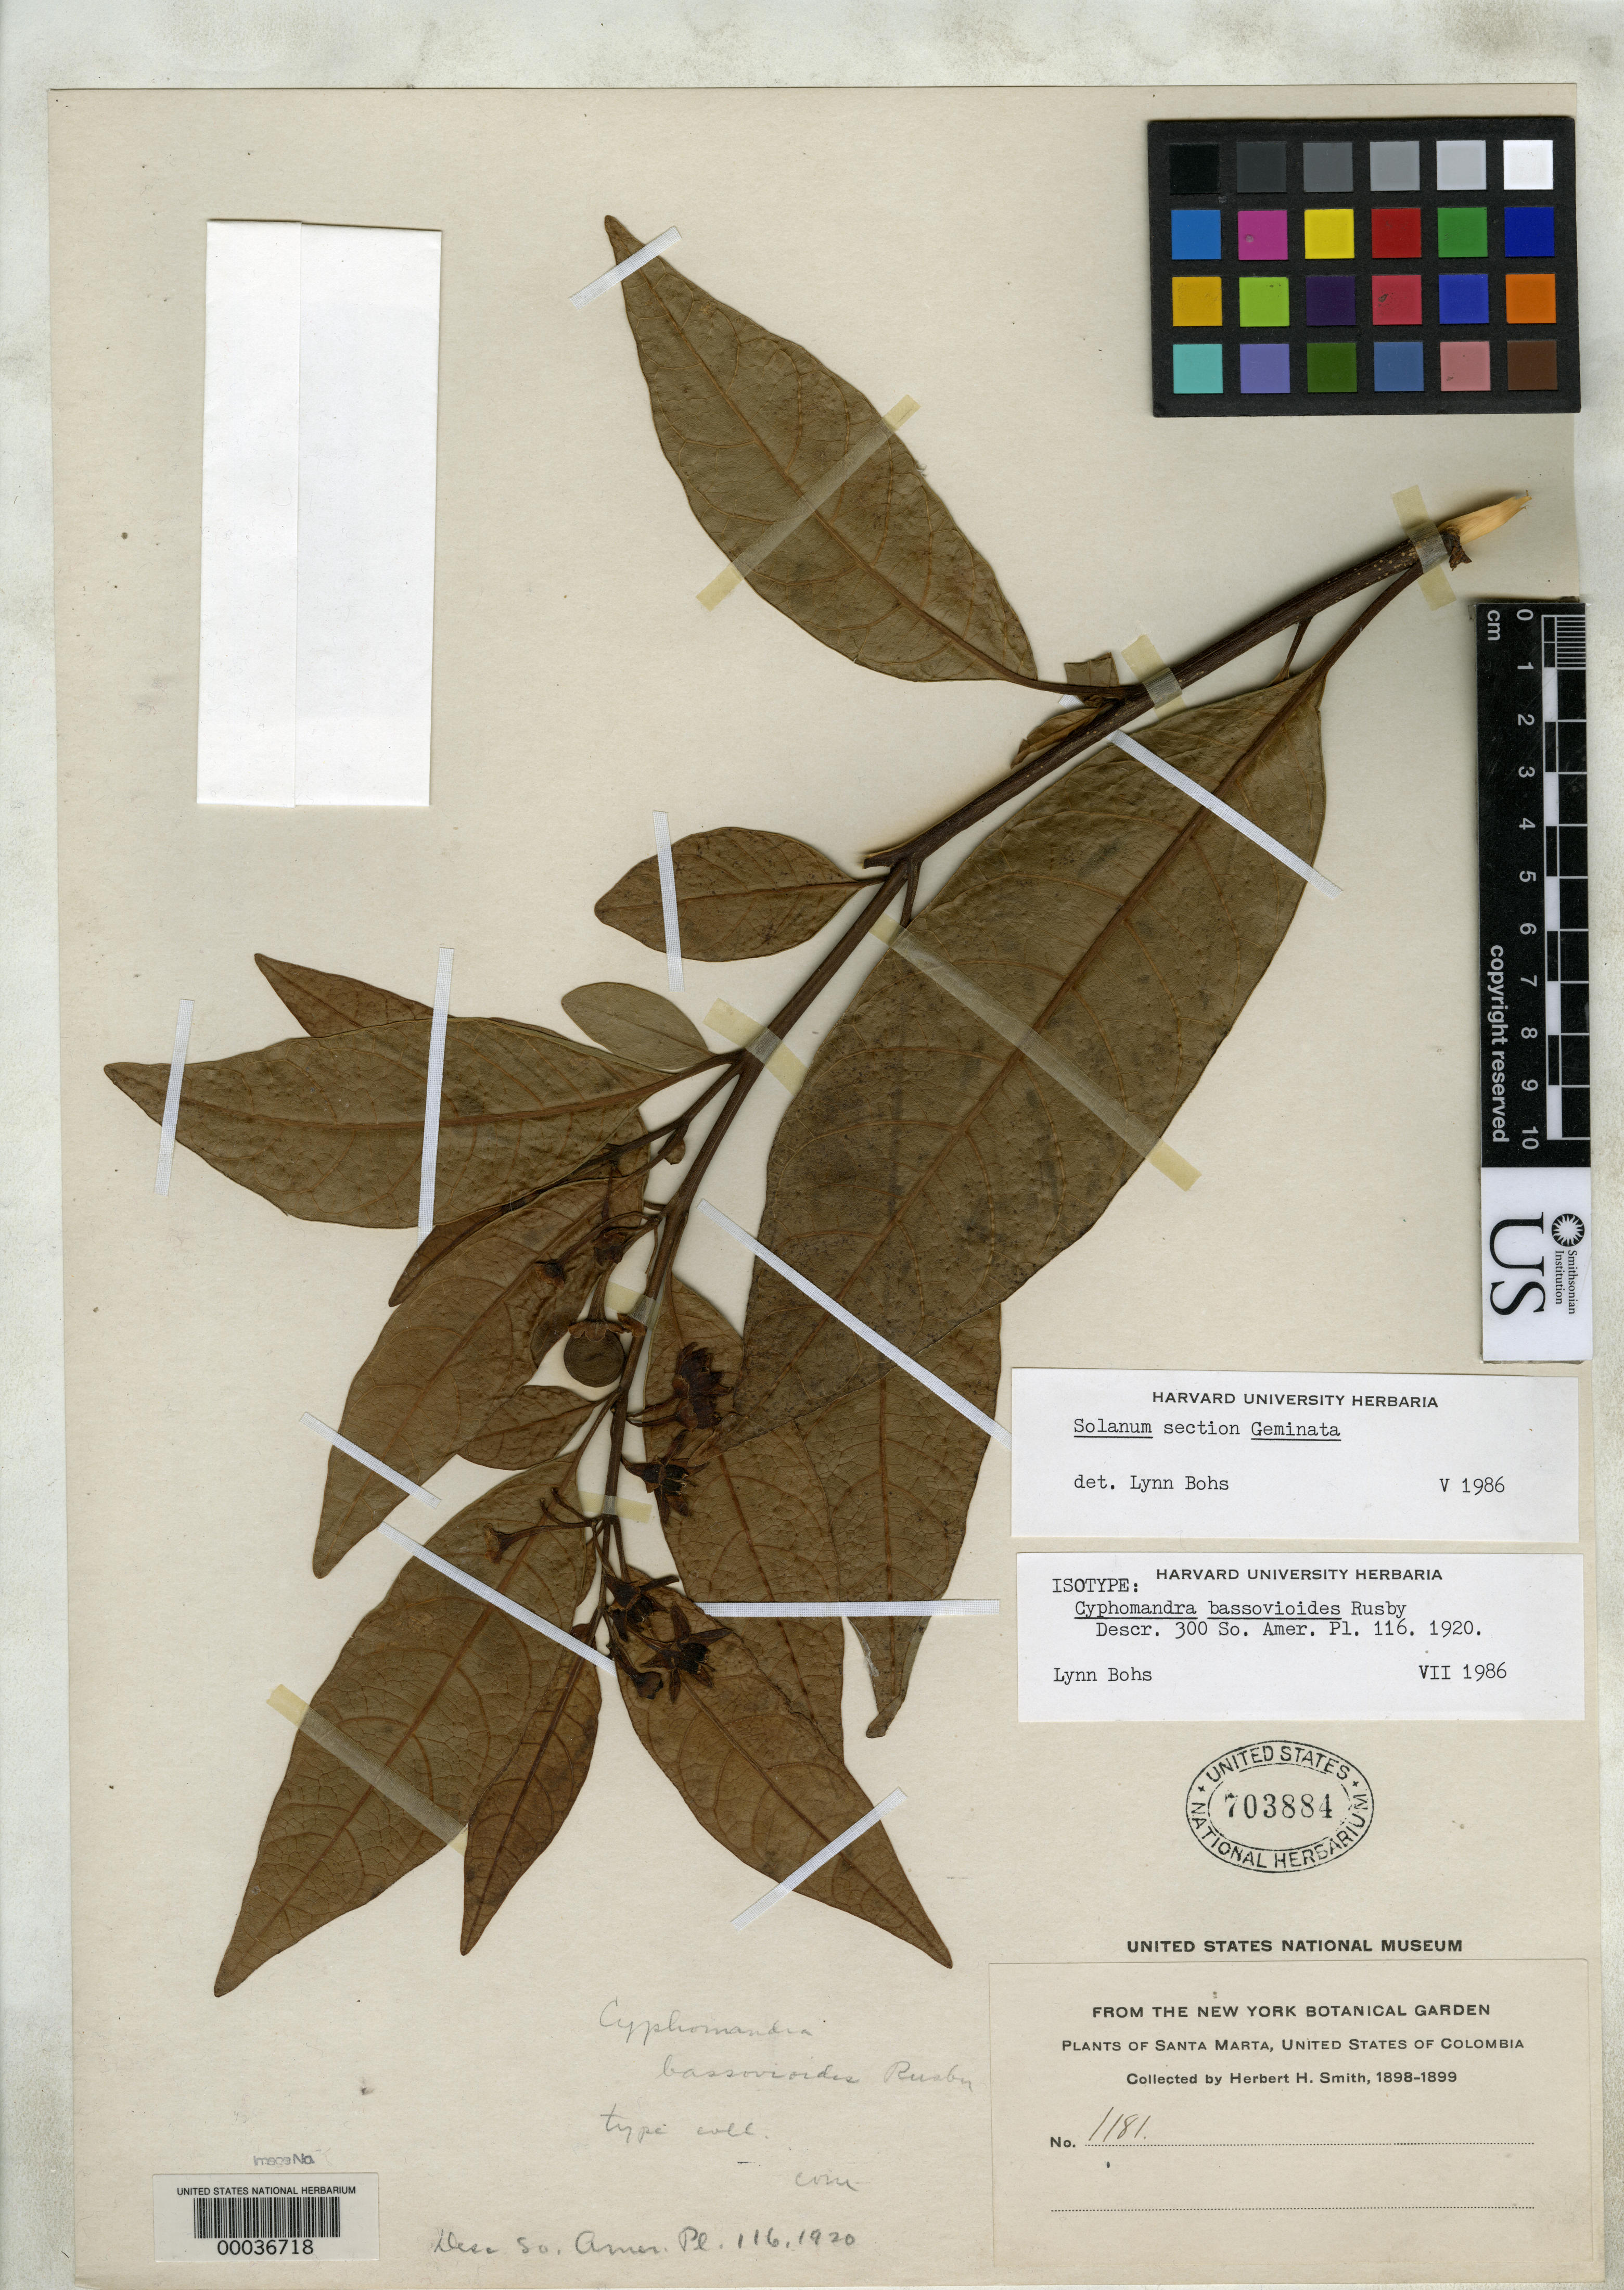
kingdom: Plantae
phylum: Tracheophyta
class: Magnoliopsida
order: Solanales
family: Solanaceae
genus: Cyphomandra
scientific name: Cyphomandra bassovioides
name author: Rusby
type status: Isotype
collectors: Herbert H. Smith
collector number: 1181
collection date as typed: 1898 to -- --- 1899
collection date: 1898/1899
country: Colombia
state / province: Magdalena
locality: Santa Marta.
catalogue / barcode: US 703884